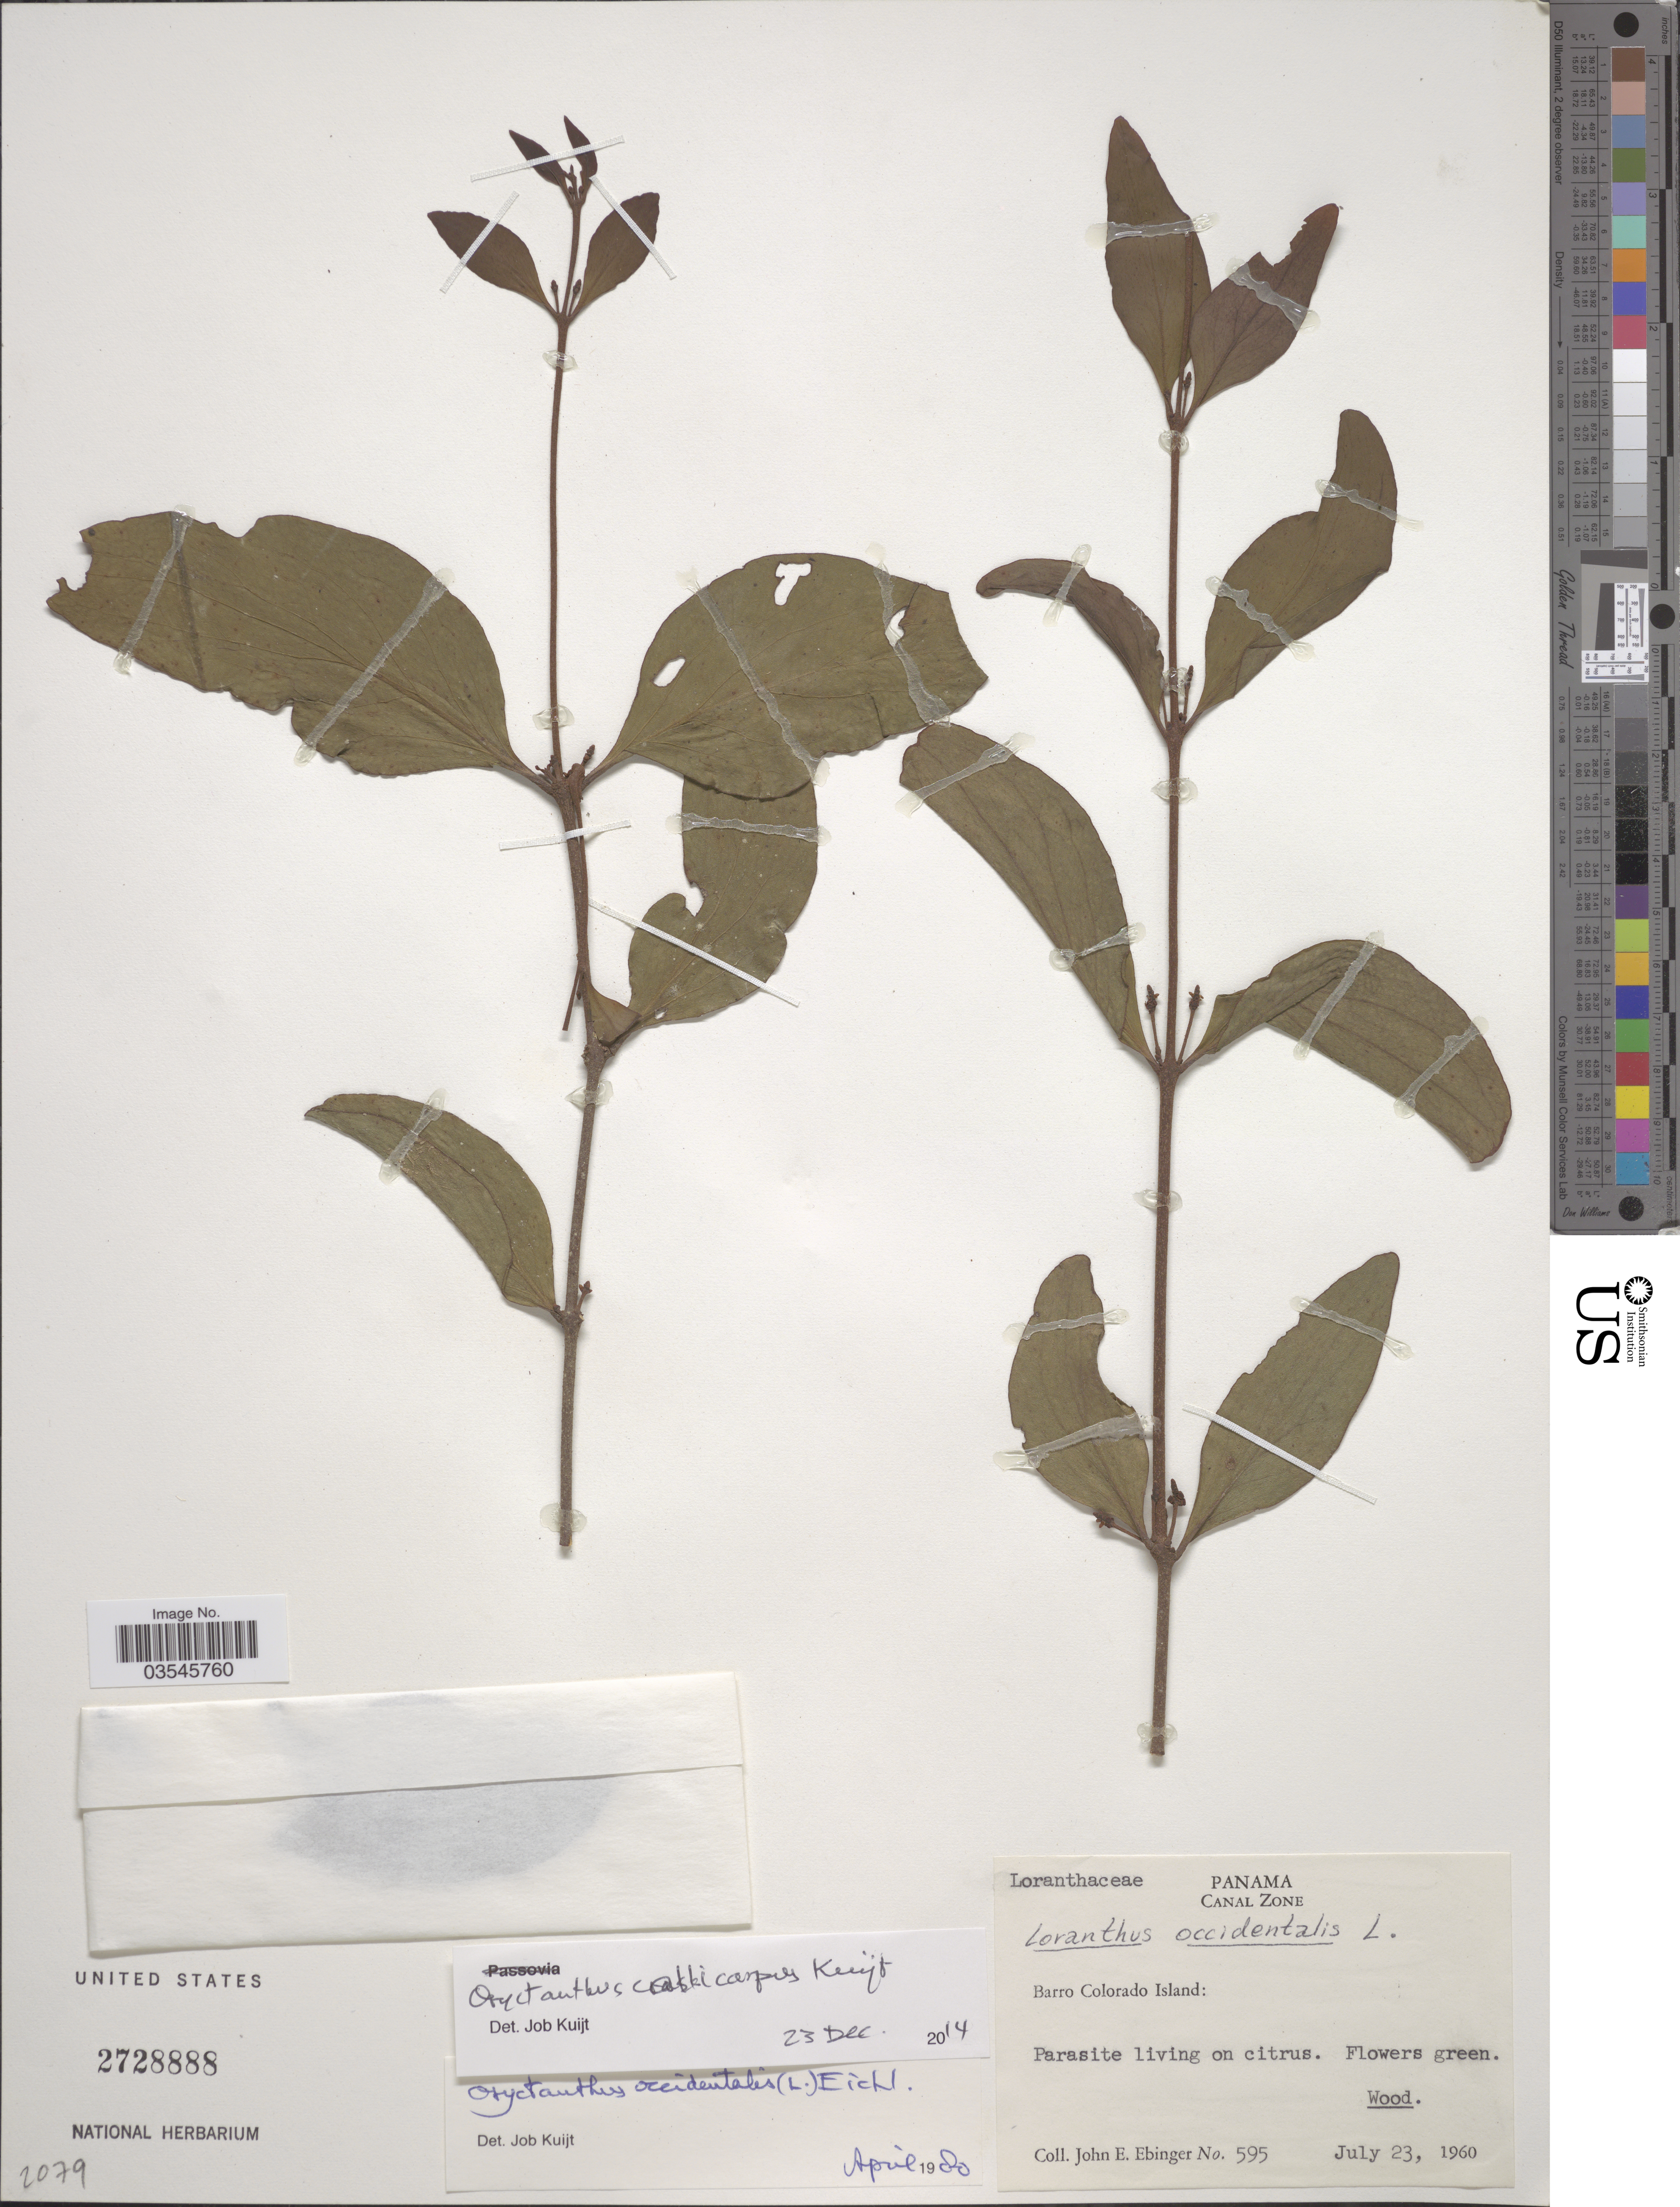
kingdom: Plantae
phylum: Tracheophyta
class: Magnoliopsida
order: Santalales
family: Loranthaceae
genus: Oryctanthus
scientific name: Oryctanthus callicarpus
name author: Kuijt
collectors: J. Ebinger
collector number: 595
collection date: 1960-07-23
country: Panama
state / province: Panamá Oeste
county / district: Canal Zone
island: Barro Colorado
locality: Canal Zone, Barro Colorado Island.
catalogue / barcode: US 2728888